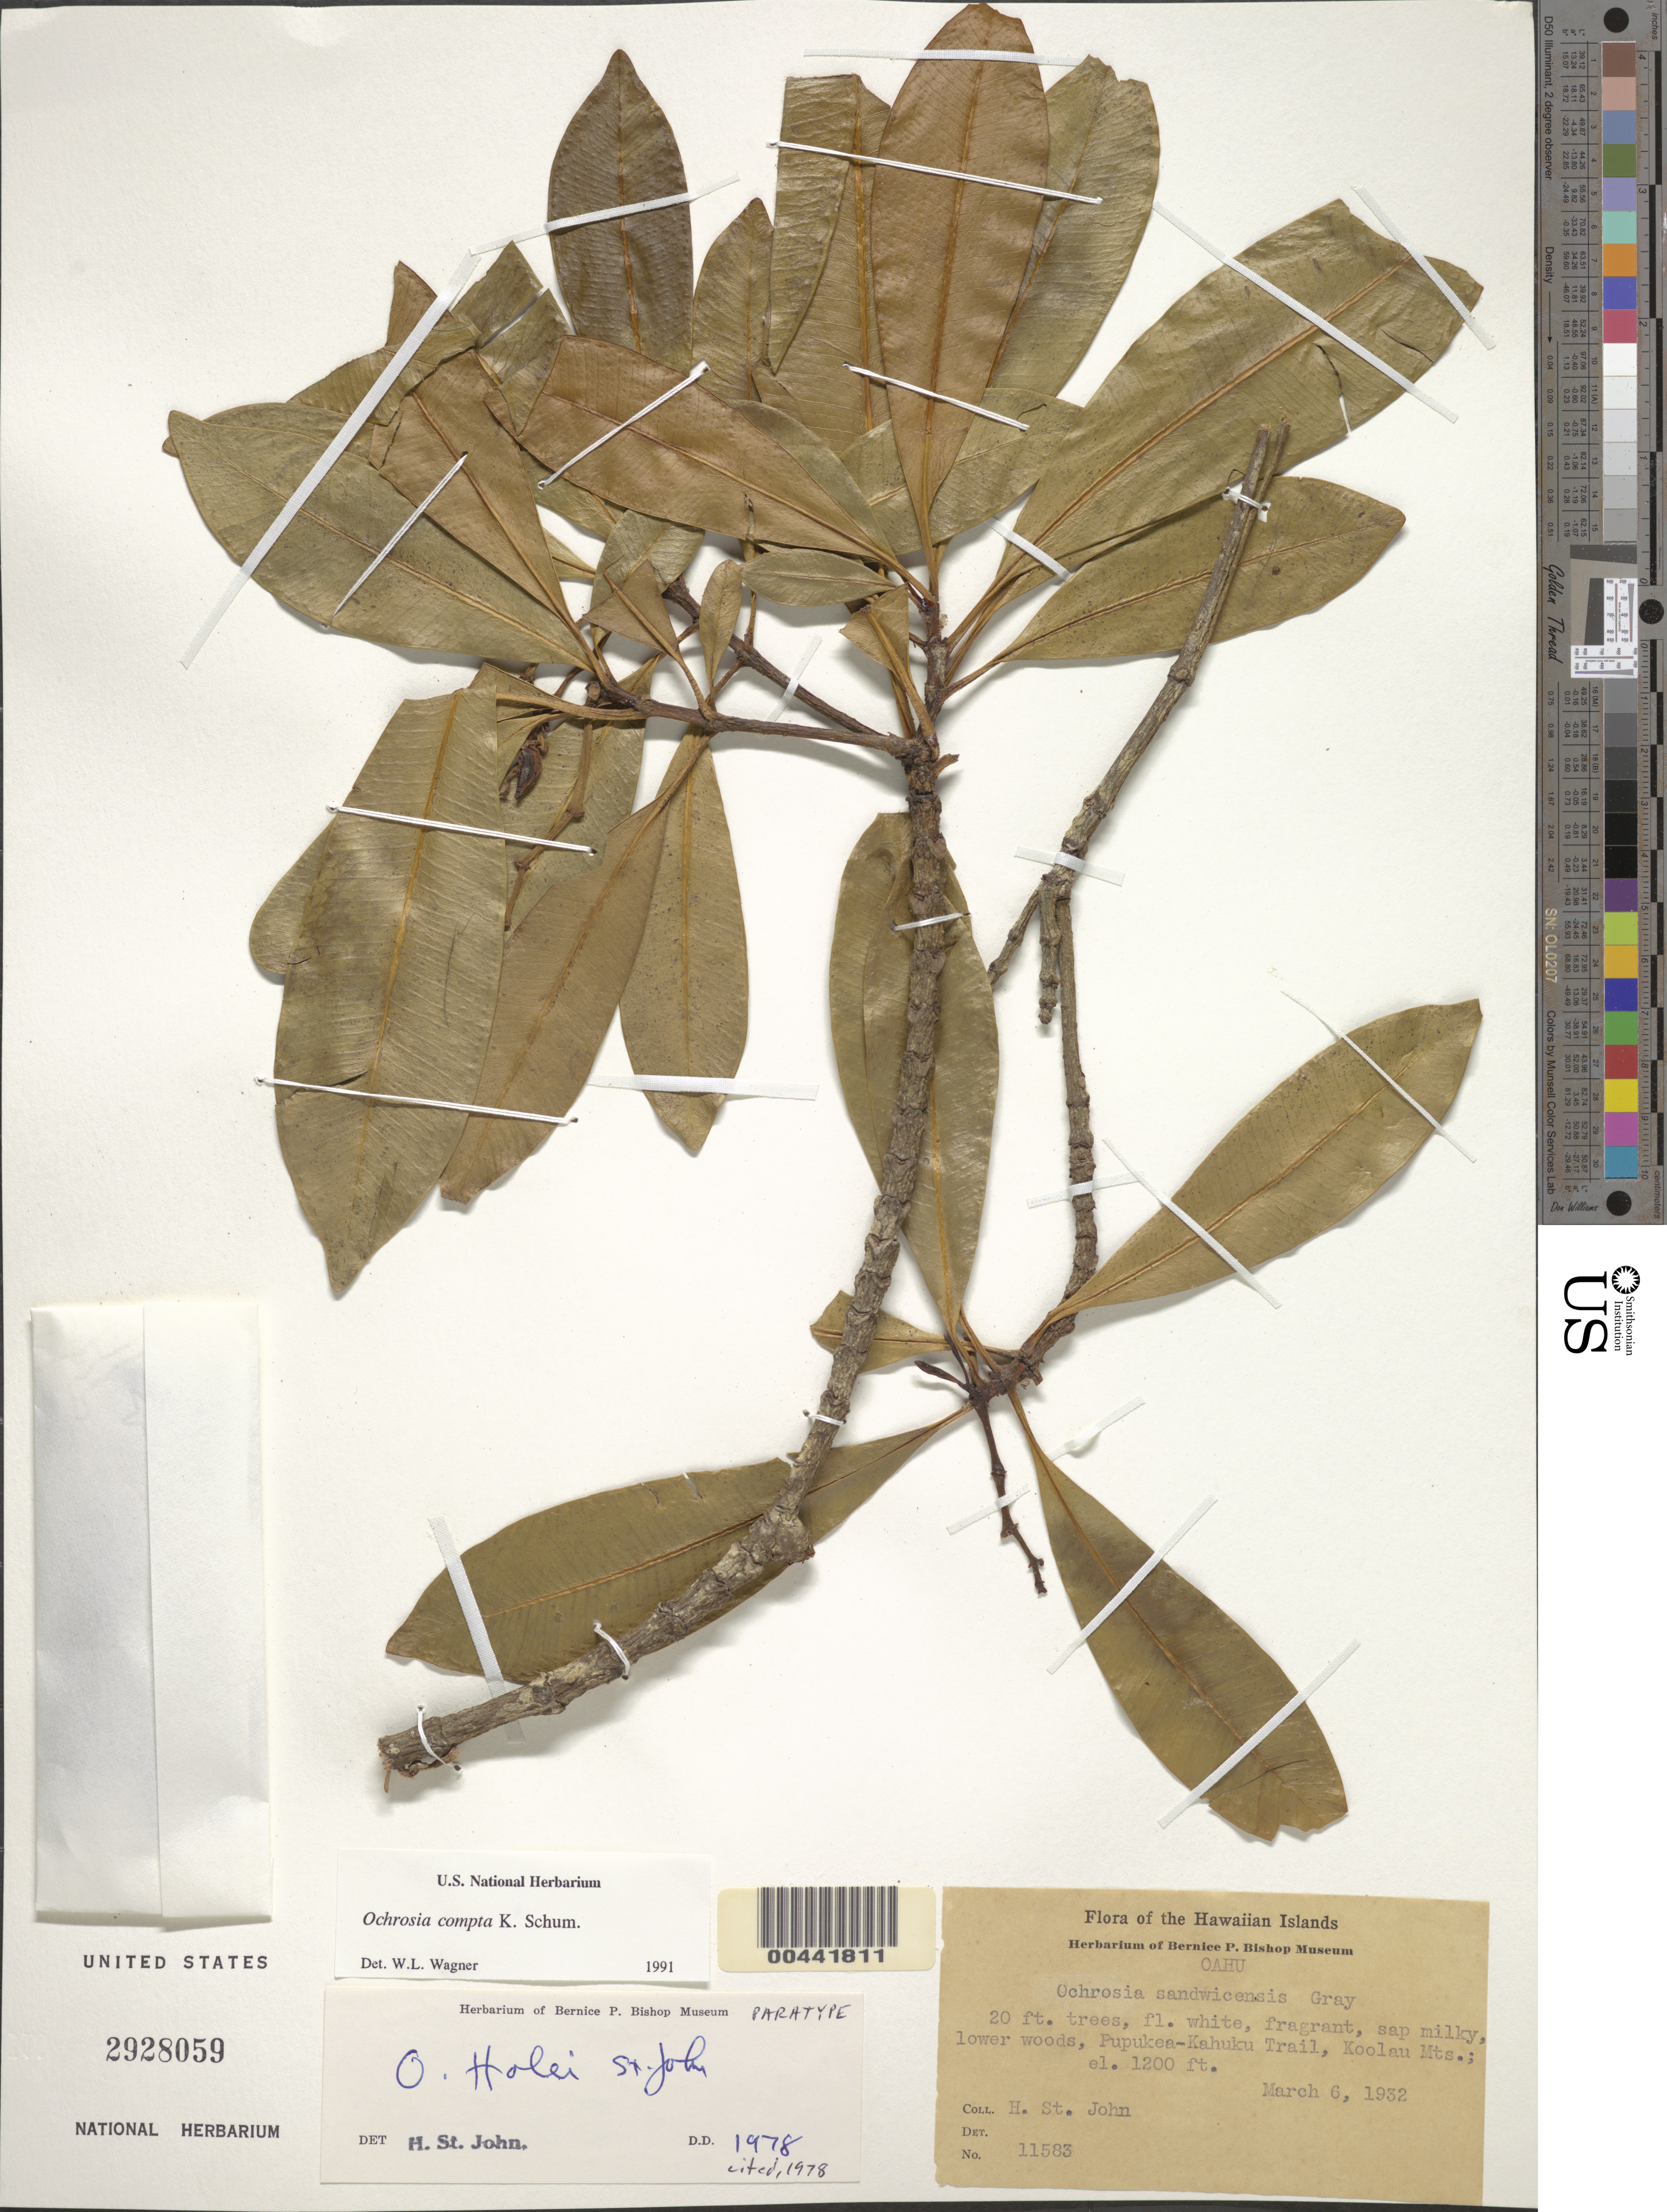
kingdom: Plantae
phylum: Tracheophyta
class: Magnoliopsida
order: Gentianales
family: Apocynaceae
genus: Ochrosia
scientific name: Ochrosia compta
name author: K. Schum.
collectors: H. St. John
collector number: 11583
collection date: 1932-03-06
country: United States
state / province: Hawaii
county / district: Honolulu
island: Oahu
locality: Hawaiian Islands. Oahu. Pipikea-Kahuku Trail, Koolau Mts.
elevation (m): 366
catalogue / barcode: US 2928059